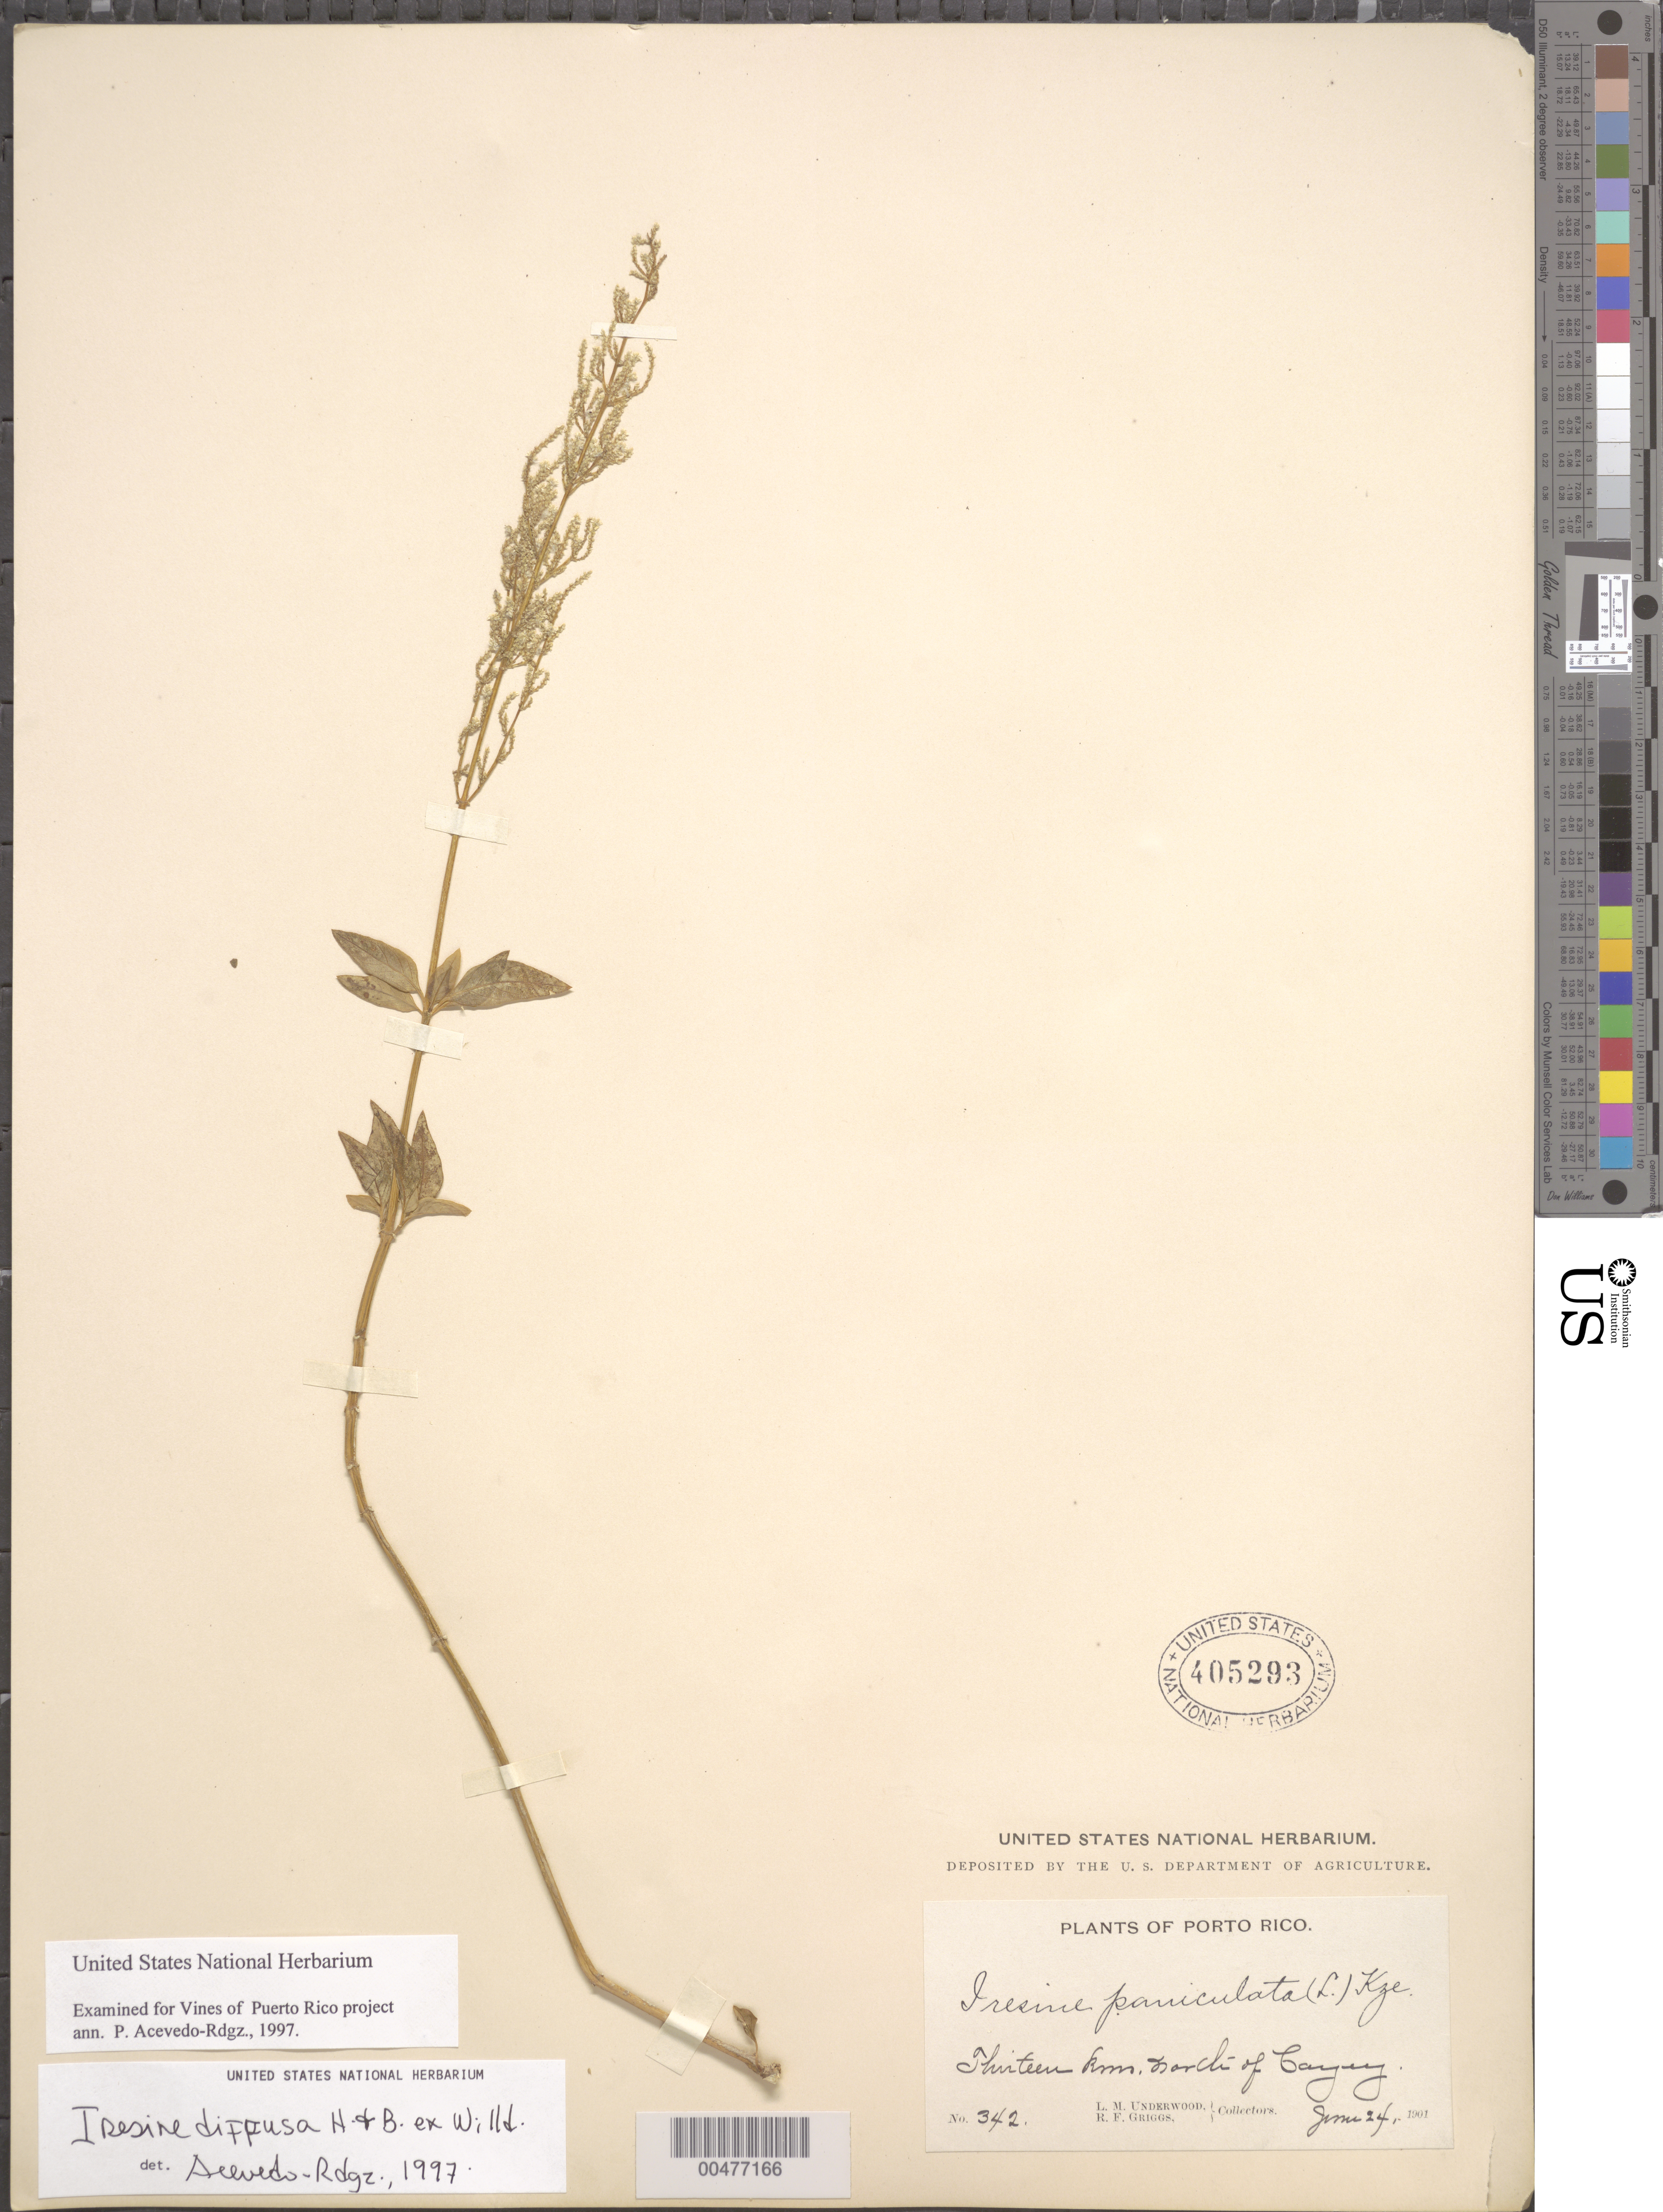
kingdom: Plantae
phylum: Tracheophyta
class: Magnoliopsida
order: Caryophyllales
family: Amaranthaceae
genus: Iresine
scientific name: Iresine diffusa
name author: Humb. & Bonpl. ex Willd.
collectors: L. M. Underwood & R. F. Griggs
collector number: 342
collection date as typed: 24 Jun 1901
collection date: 1901-06-24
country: Puerto Rico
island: Greater Antilles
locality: Cayey, 13 km N of.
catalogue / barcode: US 405293